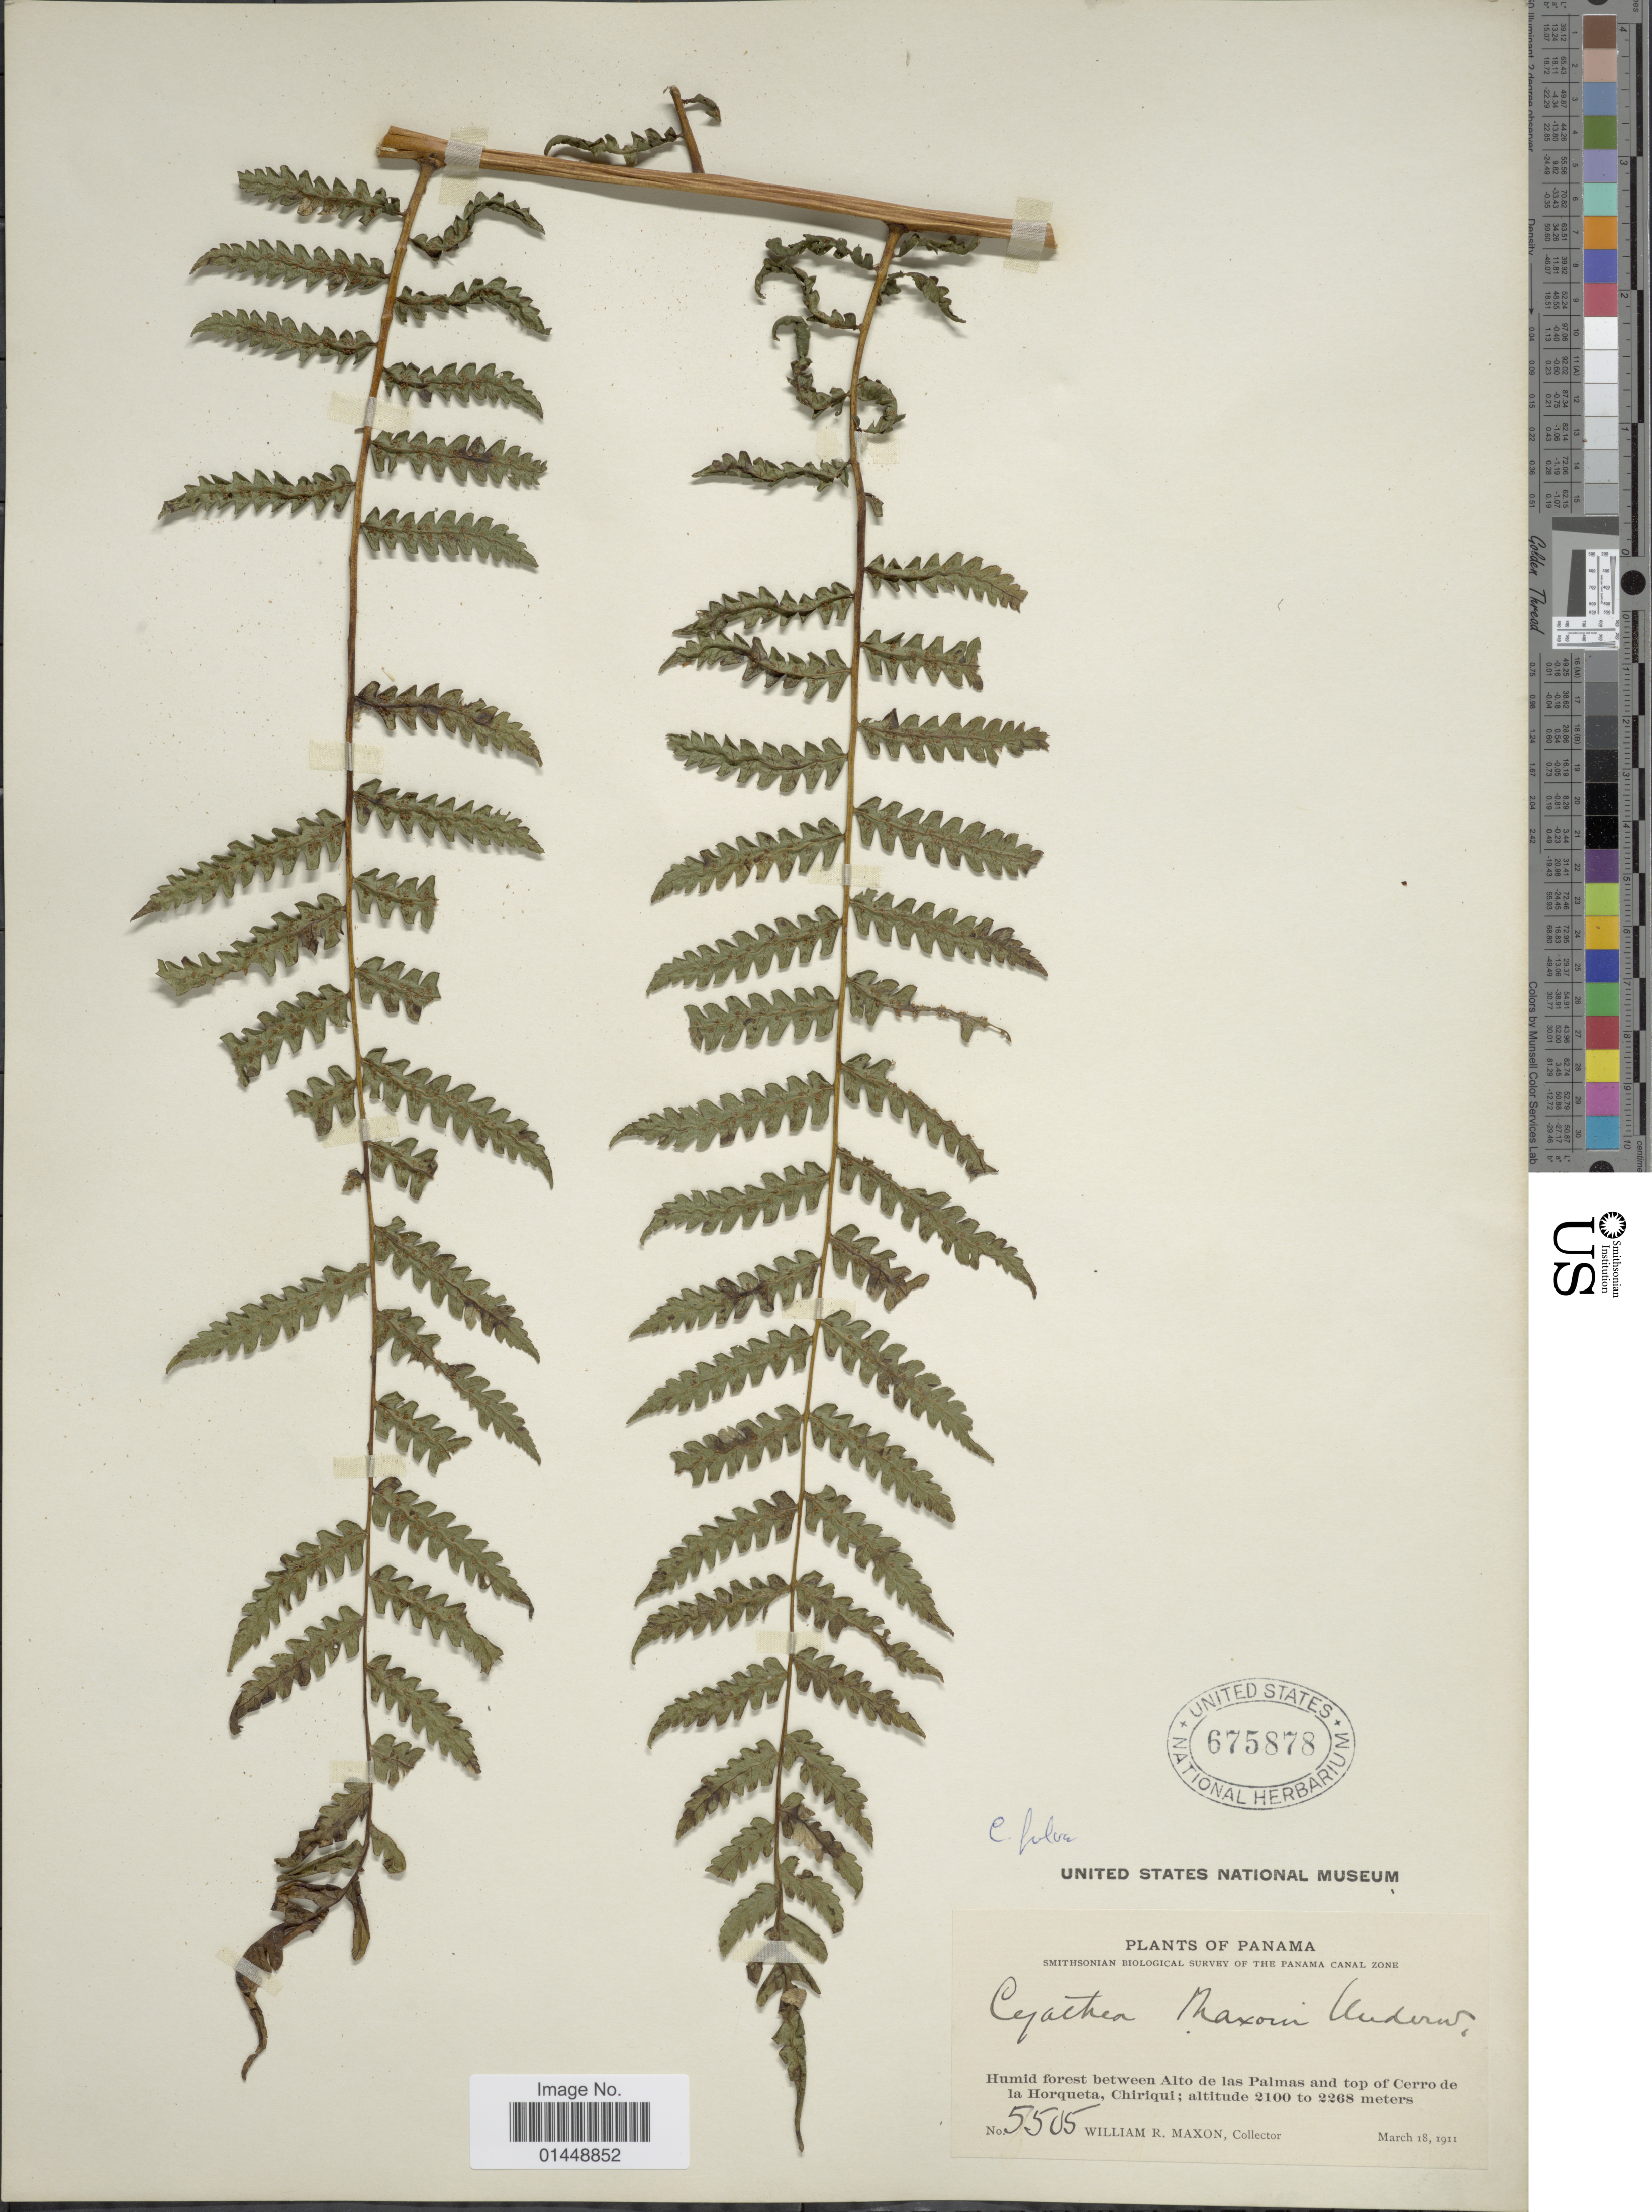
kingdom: Plantae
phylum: Tracheophyta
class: Polypodiopsida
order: Cyatheales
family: Cyatheaceae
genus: Cyathea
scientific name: Cyathea fulva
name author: (M. Martens & Galeotti) Fée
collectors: W. R. Maxon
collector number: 5505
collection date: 1911-03-18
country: Panama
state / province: Chiriqui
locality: Humid forest between Alto de las Palmas and top of Cerro de la Horqueta, Chiriqui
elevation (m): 2100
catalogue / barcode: US 675878